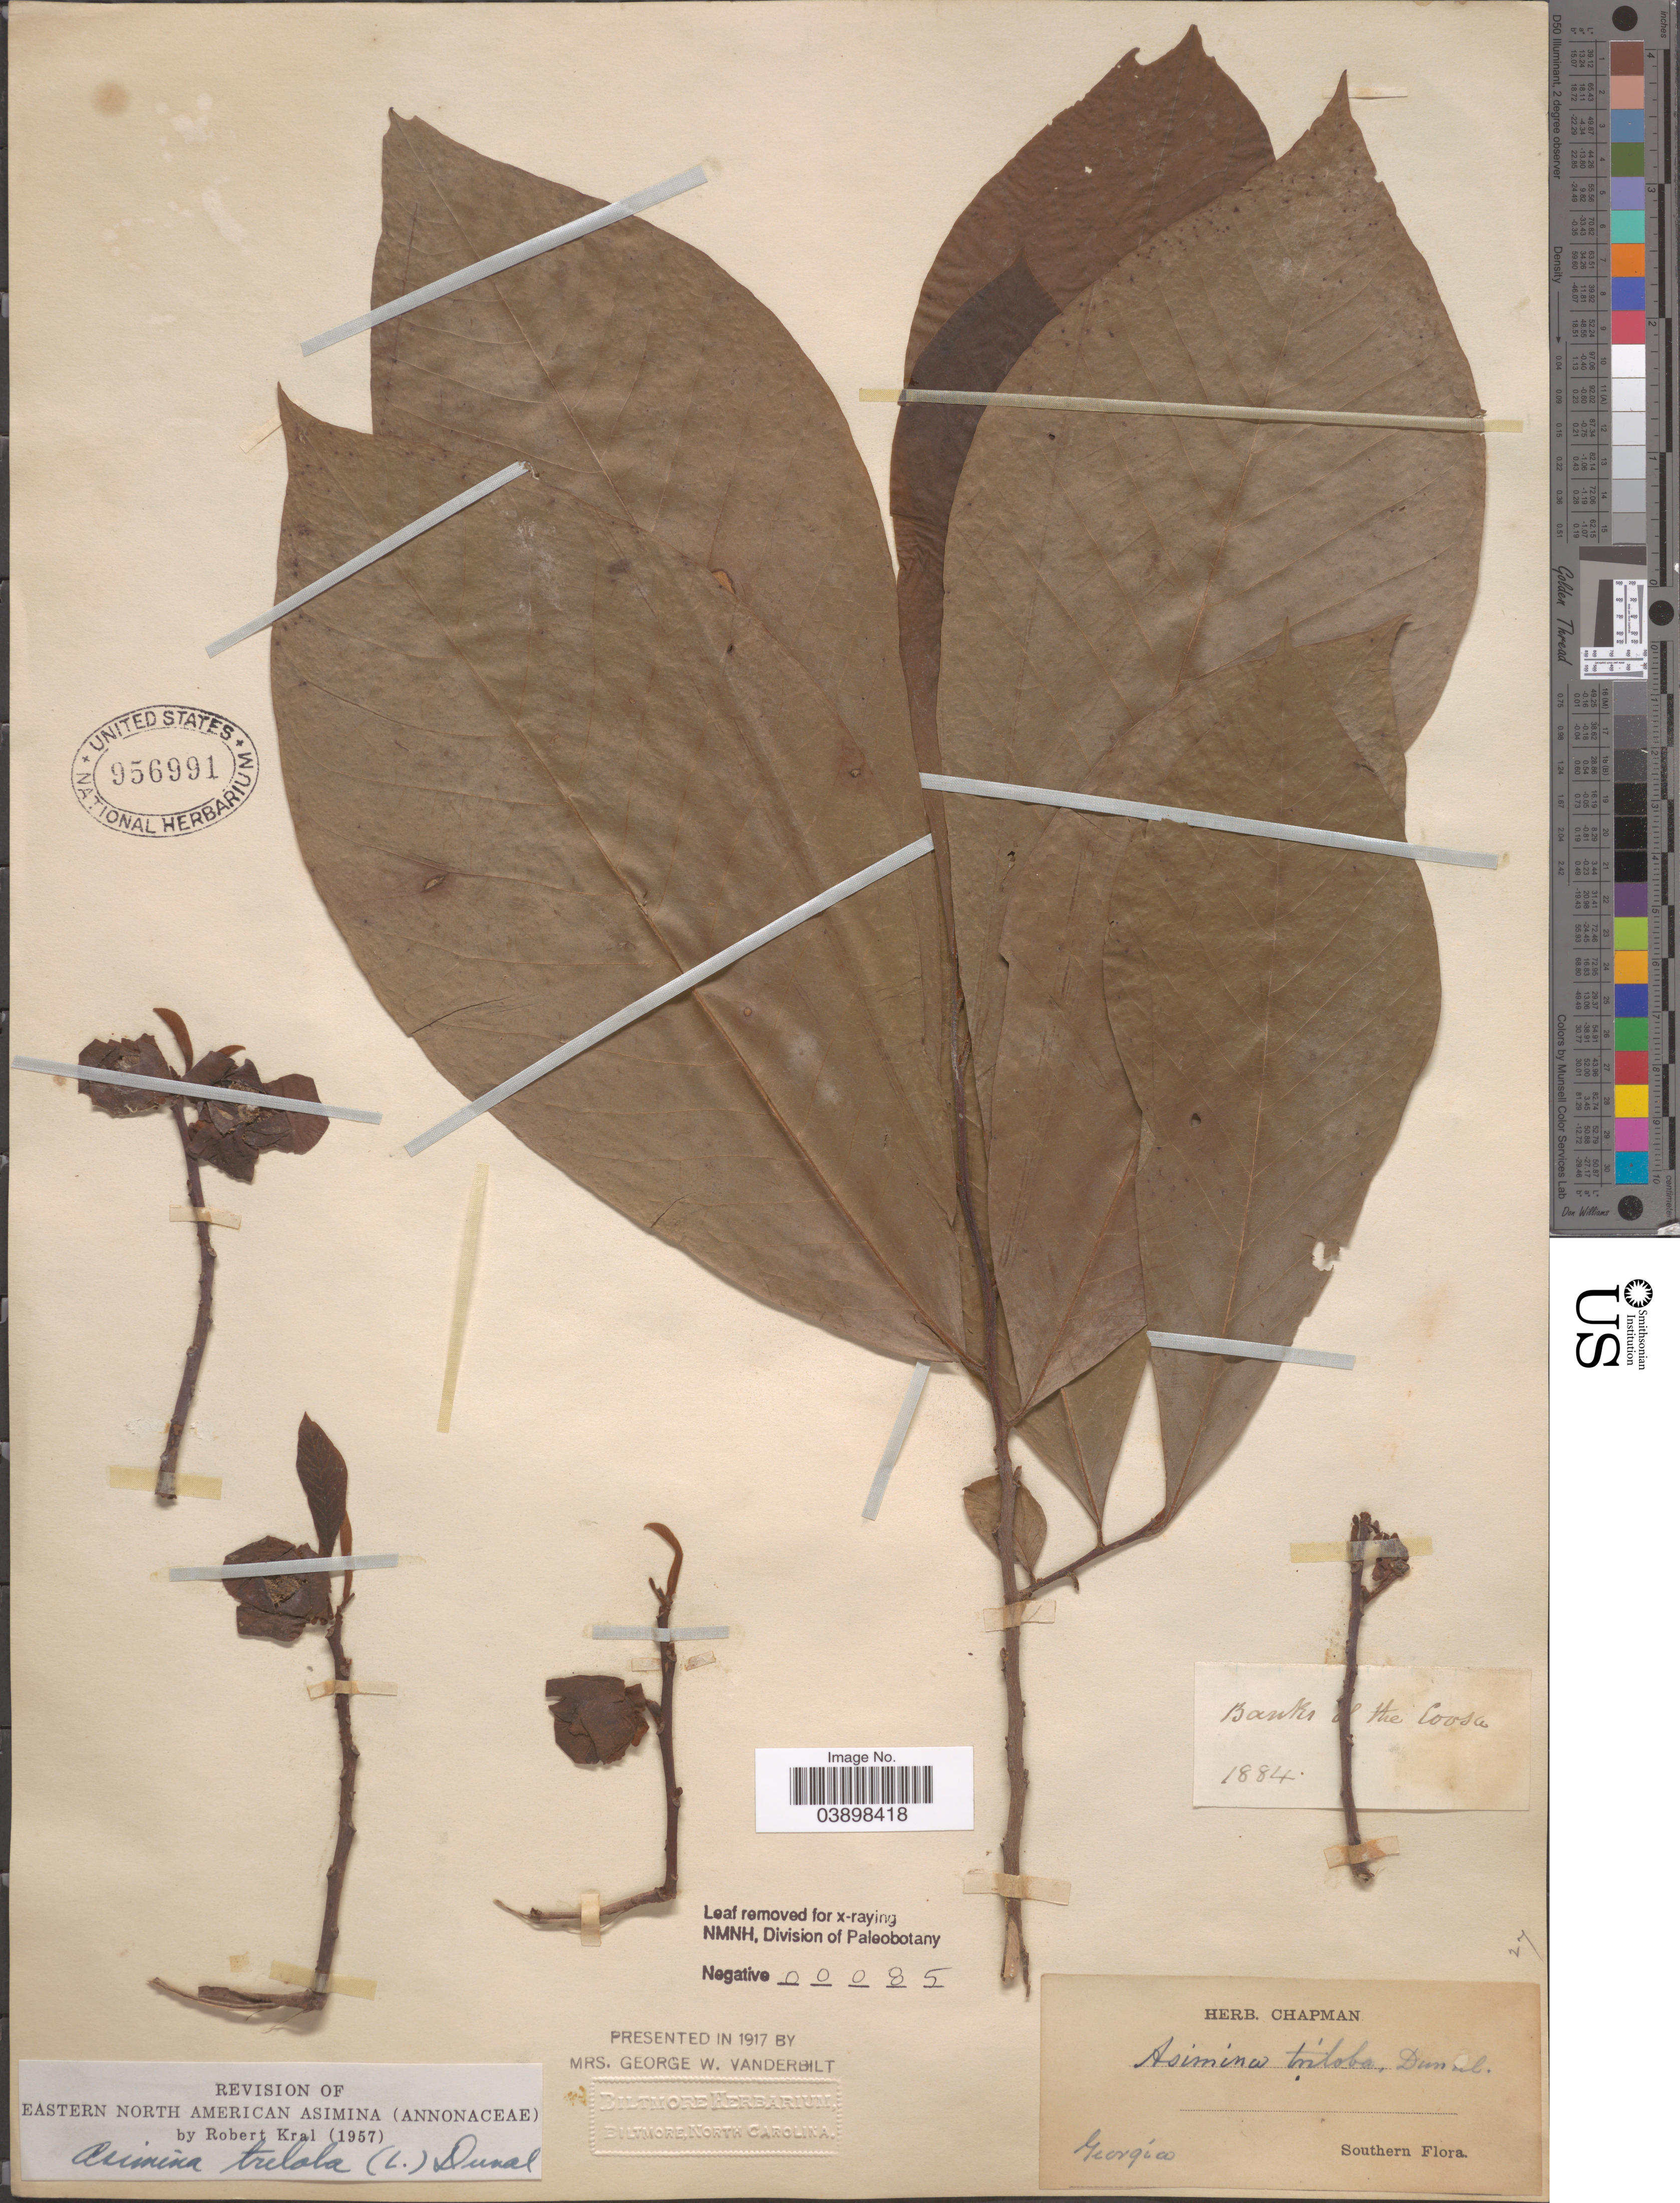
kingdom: Plantae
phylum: Tracheophyta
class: Magnoliopsida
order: Magnoliales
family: Annonaceae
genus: Asimina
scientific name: Asimina triloba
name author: (L.) Dunal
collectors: ex herb. Chapman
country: United States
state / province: Georgia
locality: Southern.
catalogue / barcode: US 956991